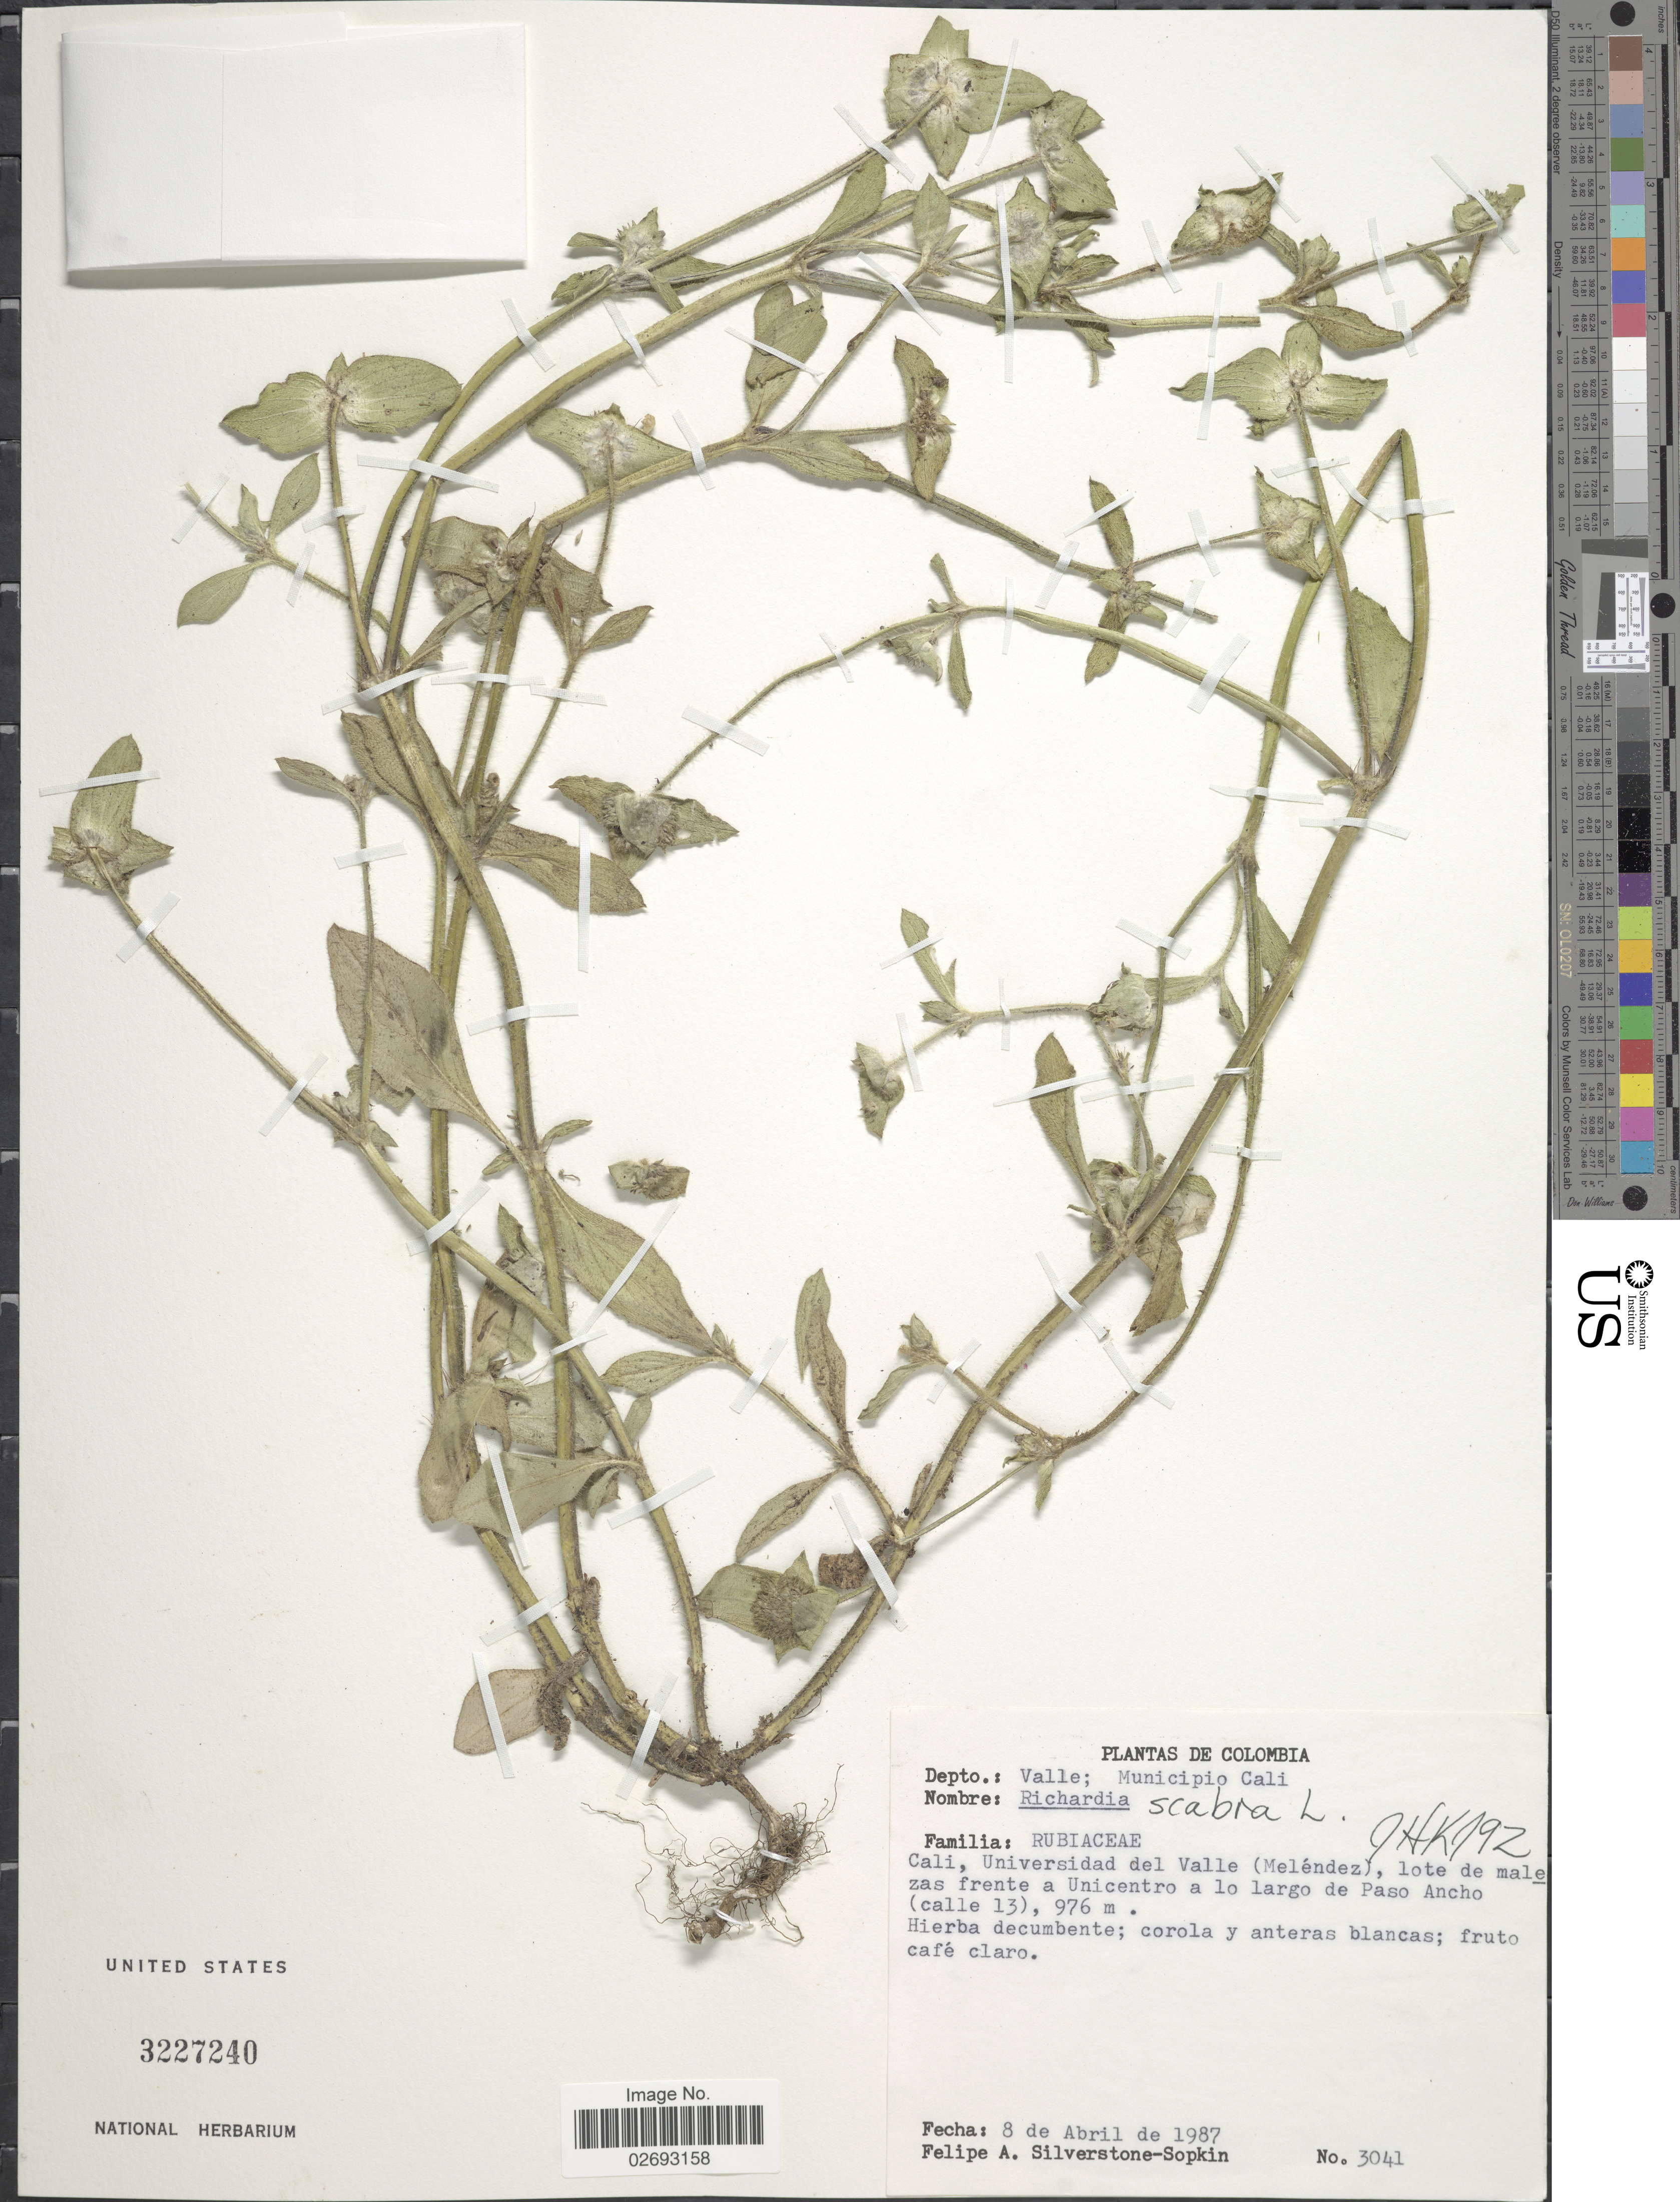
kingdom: Plantae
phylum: Tracheophyta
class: Magnoliopsida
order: Gentianales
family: Rubiaceae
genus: Richardia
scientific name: Richardia scabra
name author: L.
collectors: P. A. Silverstone-Sopkin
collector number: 3041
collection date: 1987-04-08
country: Colombia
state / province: Valle del Cauca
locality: Depto.: Valle; Municipio Cali. Cali, Universidad del Valle (Melendez), lote de malezas frente a Unicentro a lo largo de Paso Ancho (calle 13)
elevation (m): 976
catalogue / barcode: US 3227240